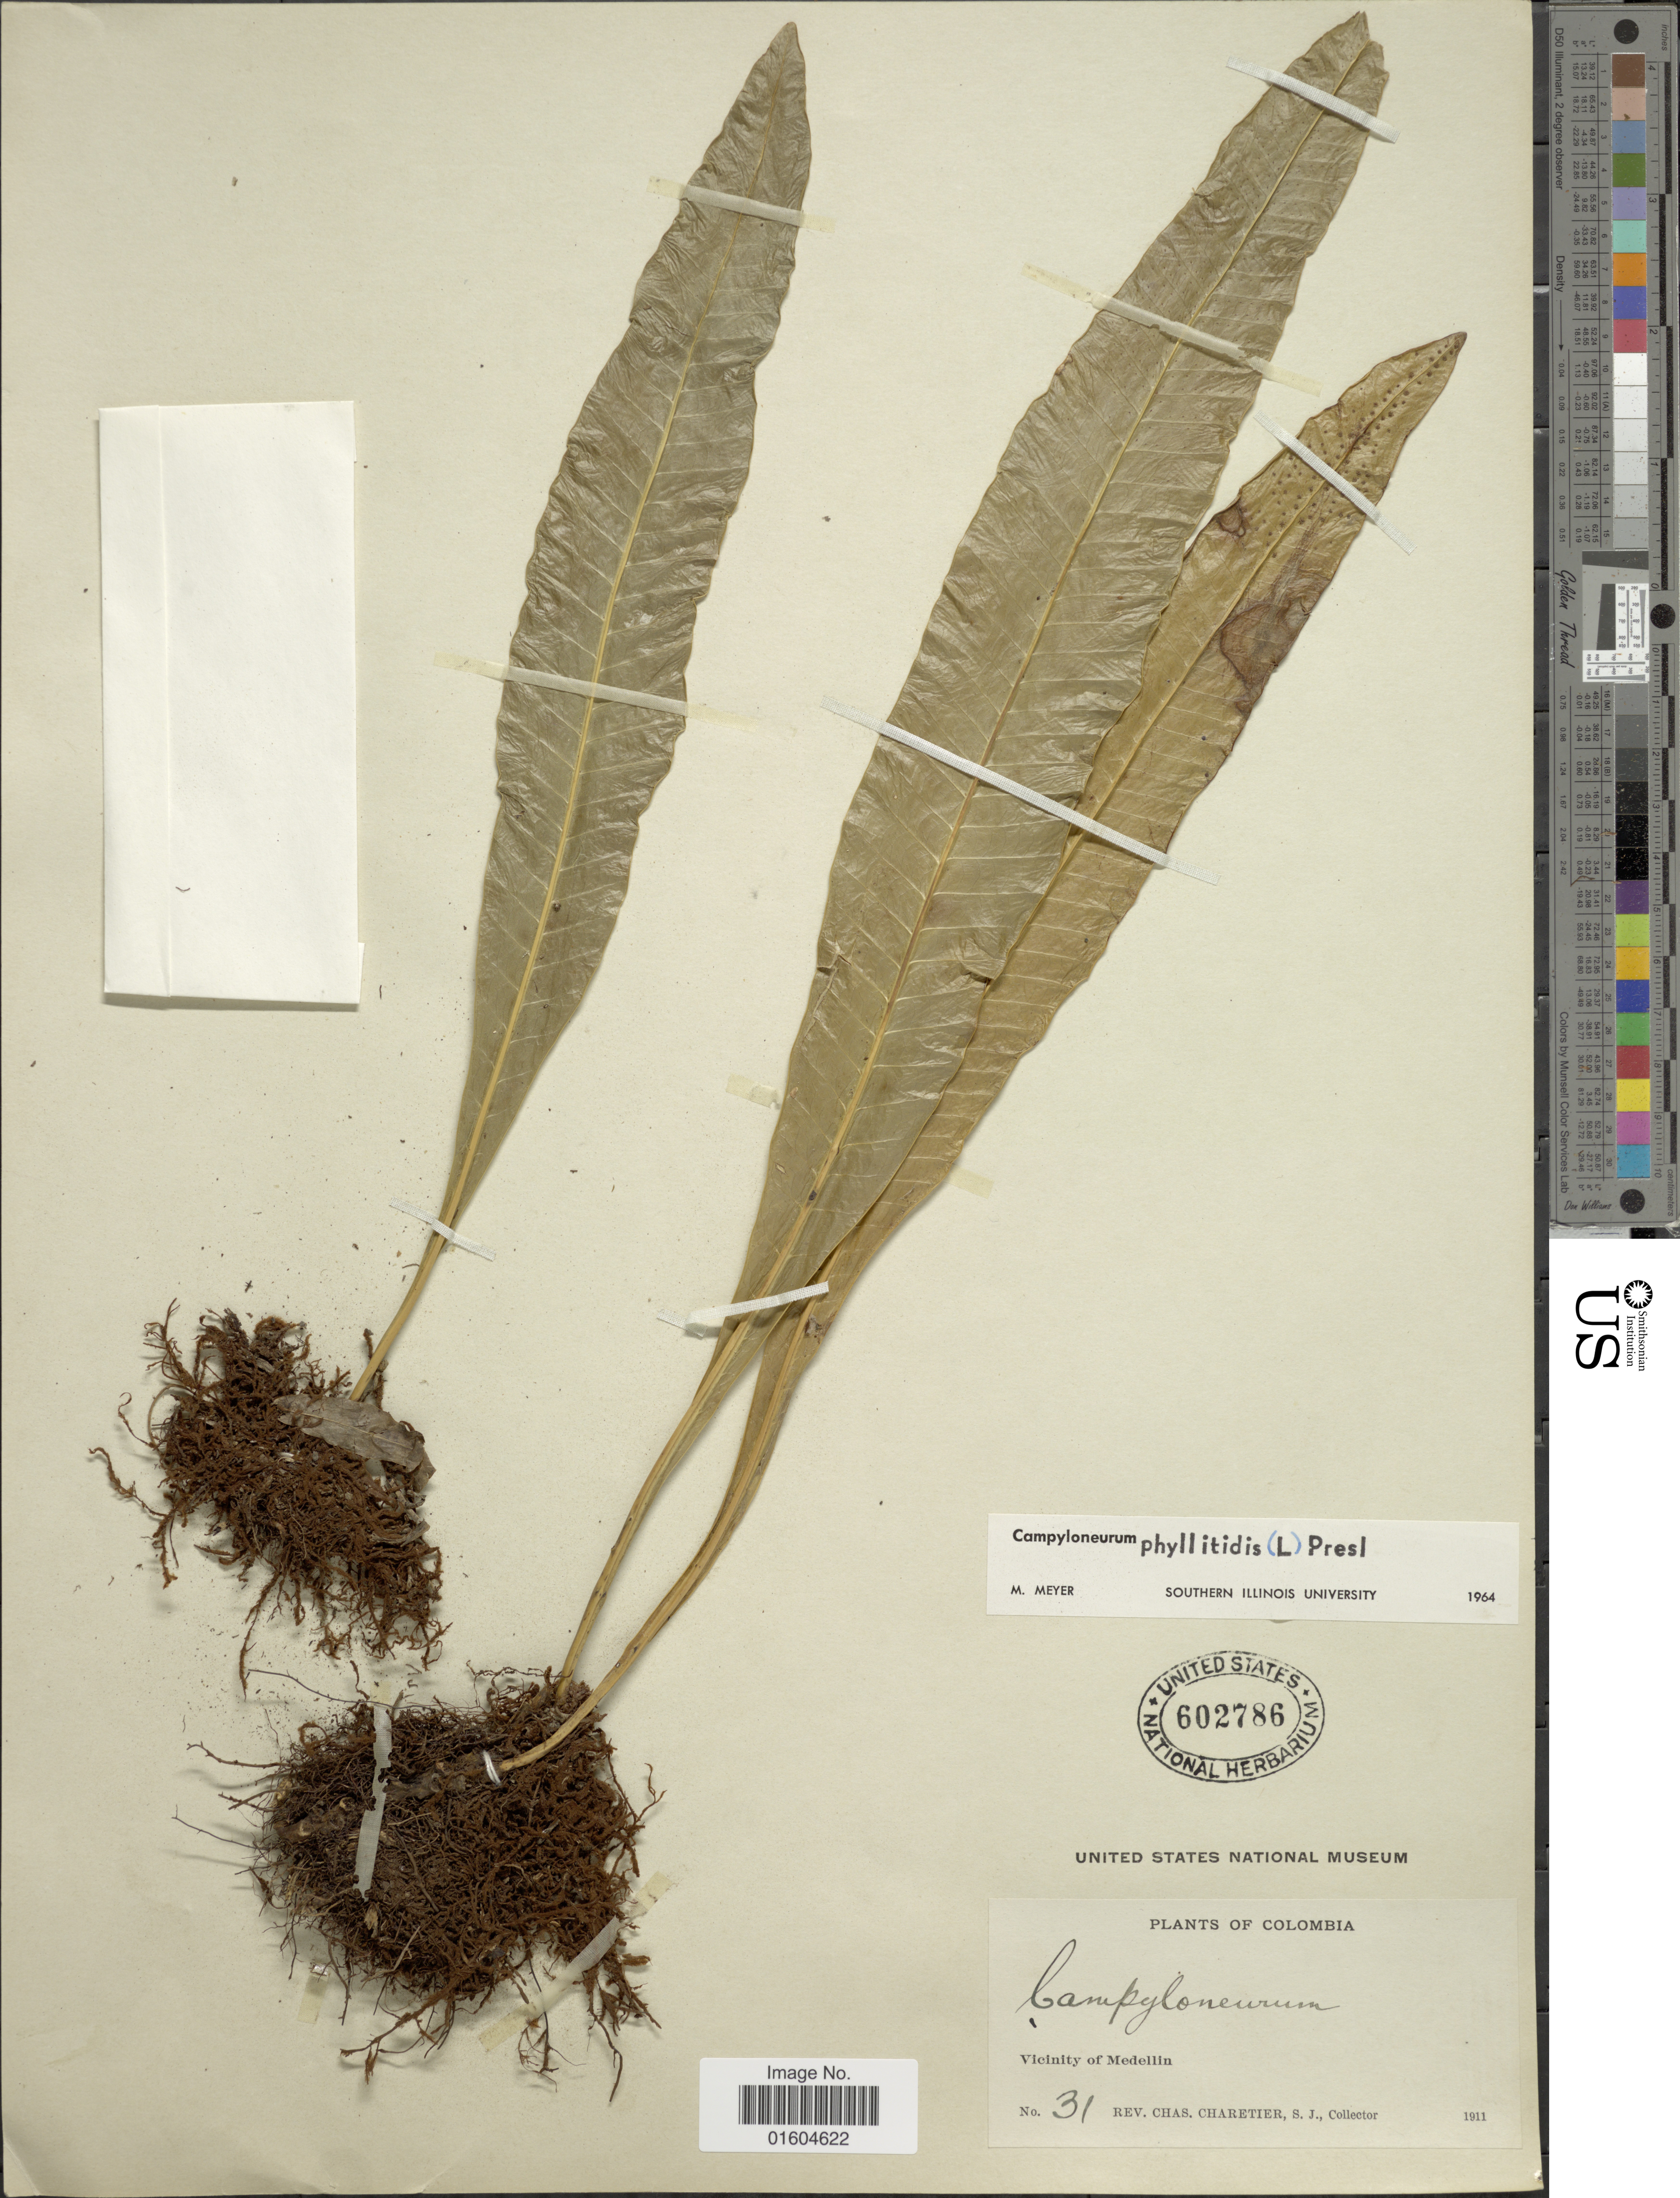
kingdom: Plantae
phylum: Tracheophyta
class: Polypodiopsida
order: Polypodiales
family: Polypodiaceae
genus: Campyloneurum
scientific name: Campyloneurum phyllitidis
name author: (L.) C. Presl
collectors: C. Charetier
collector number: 31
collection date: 1911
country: Colombia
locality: Colombia. Vicinity of Medllin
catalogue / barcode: US 602786